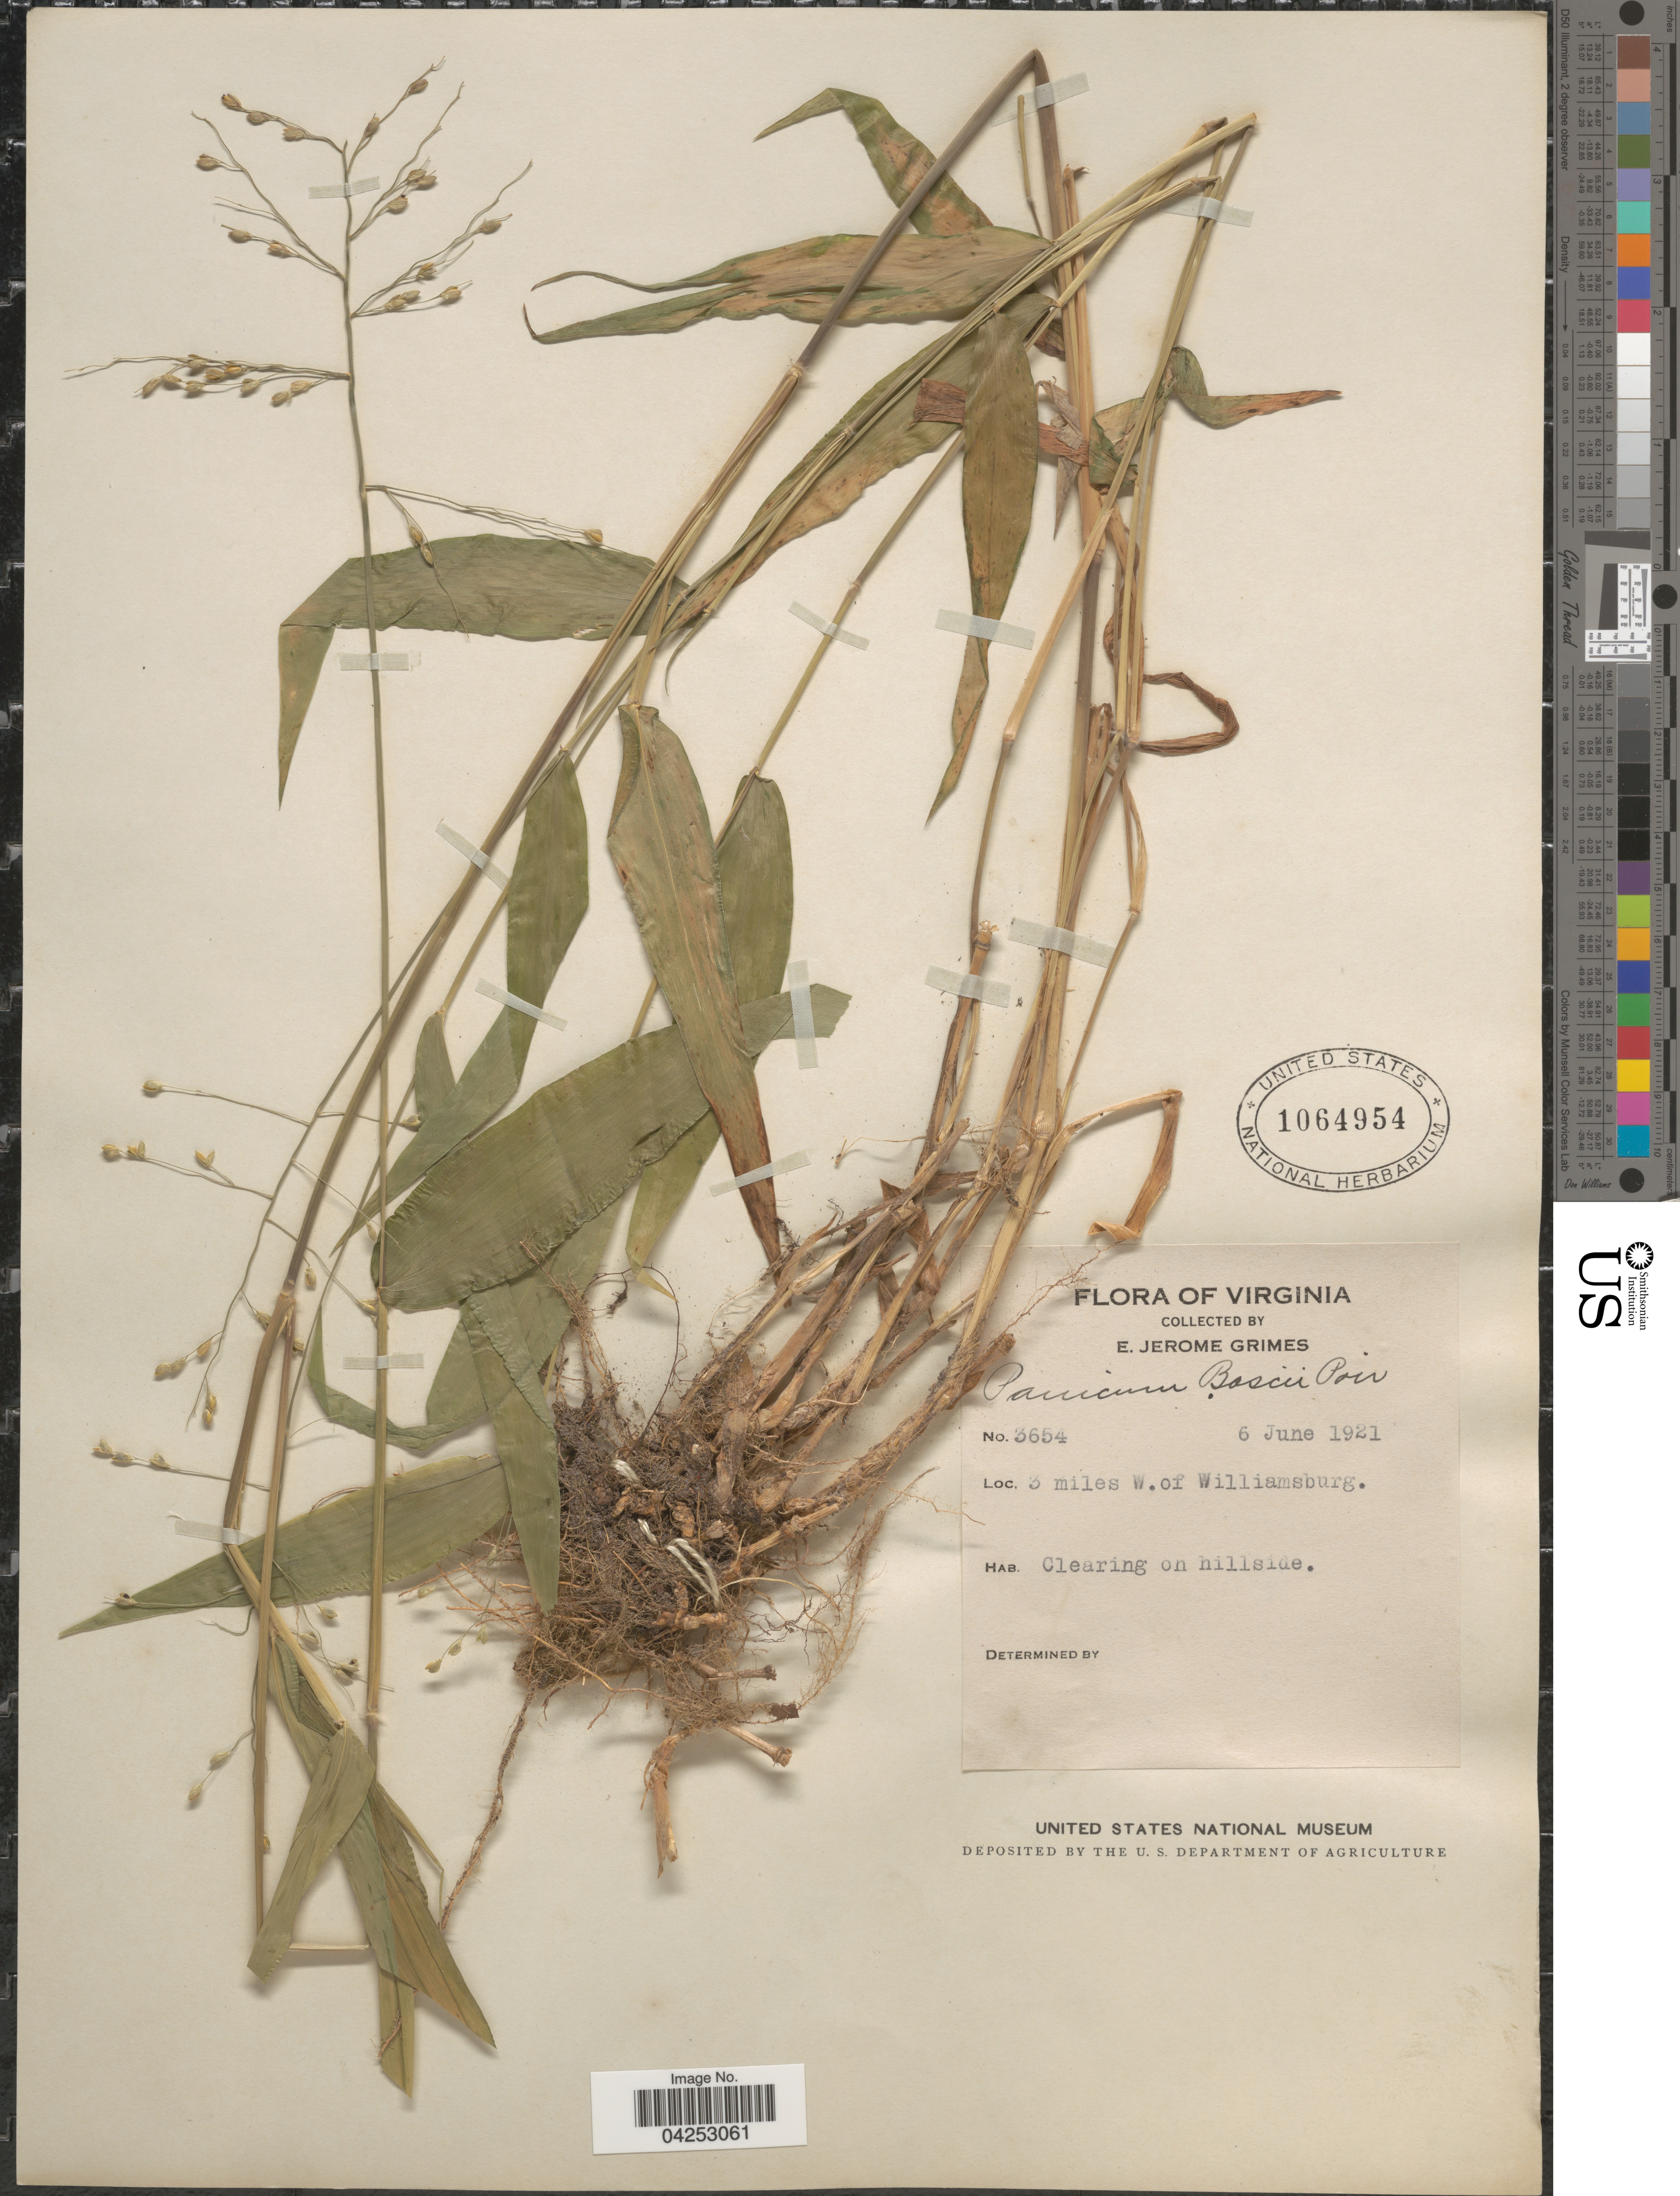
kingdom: Plantae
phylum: Tracheophyta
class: Liliopsida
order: Poales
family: Poaceae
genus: Dichanthelium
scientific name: Dichanthelium boscii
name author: (Poir.) Gould & C.A. Clark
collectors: E. J. Grimes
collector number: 3654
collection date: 1921-06-06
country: United States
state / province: Virginia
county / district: City of Williamsburg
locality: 3 miles W. of Williamsburg. Clearing on hillside.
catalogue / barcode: US 1064954